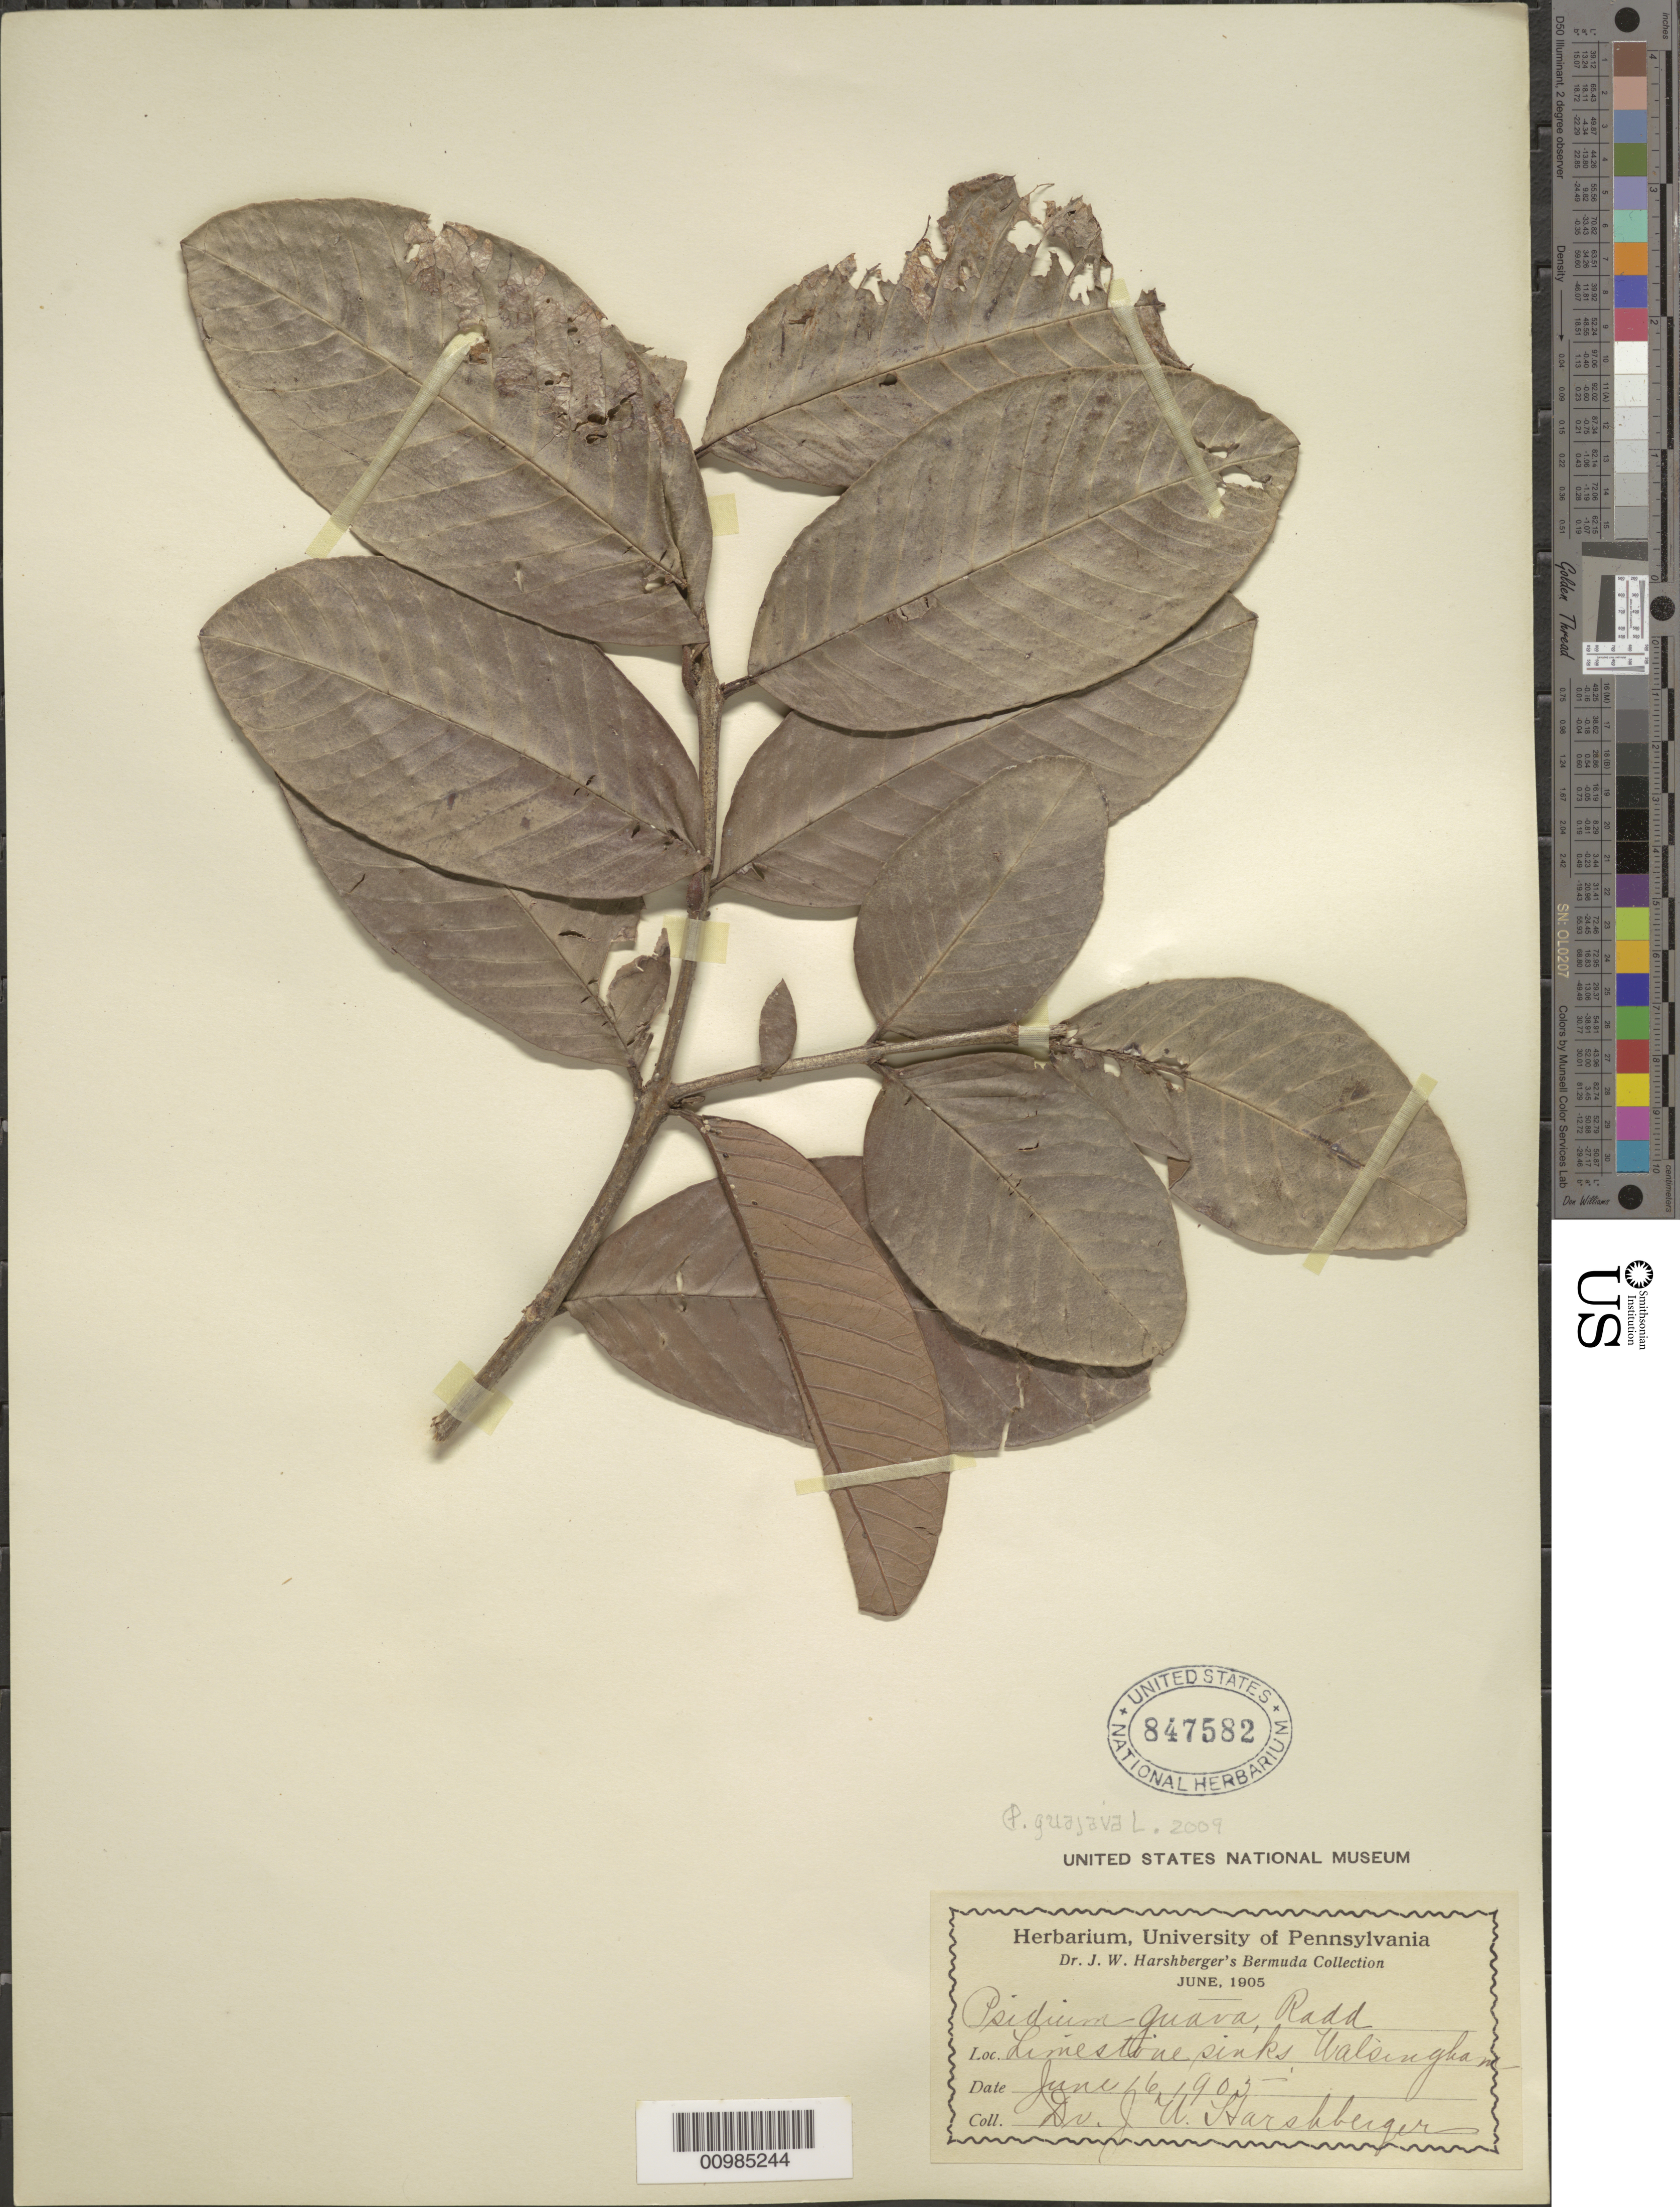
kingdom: Plantae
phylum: Tracheophyta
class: Magnoliopsida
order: Myrtales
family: Myrtaceae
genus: Psidium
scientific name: Psidium guajava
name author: L.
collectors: J. W. Harshberger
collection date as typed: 16 Jun 1905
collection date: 1905-06-16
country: Bermuda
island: Bermuda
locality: Walsinham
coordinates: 0 N, 0 E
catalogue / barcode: US 847582